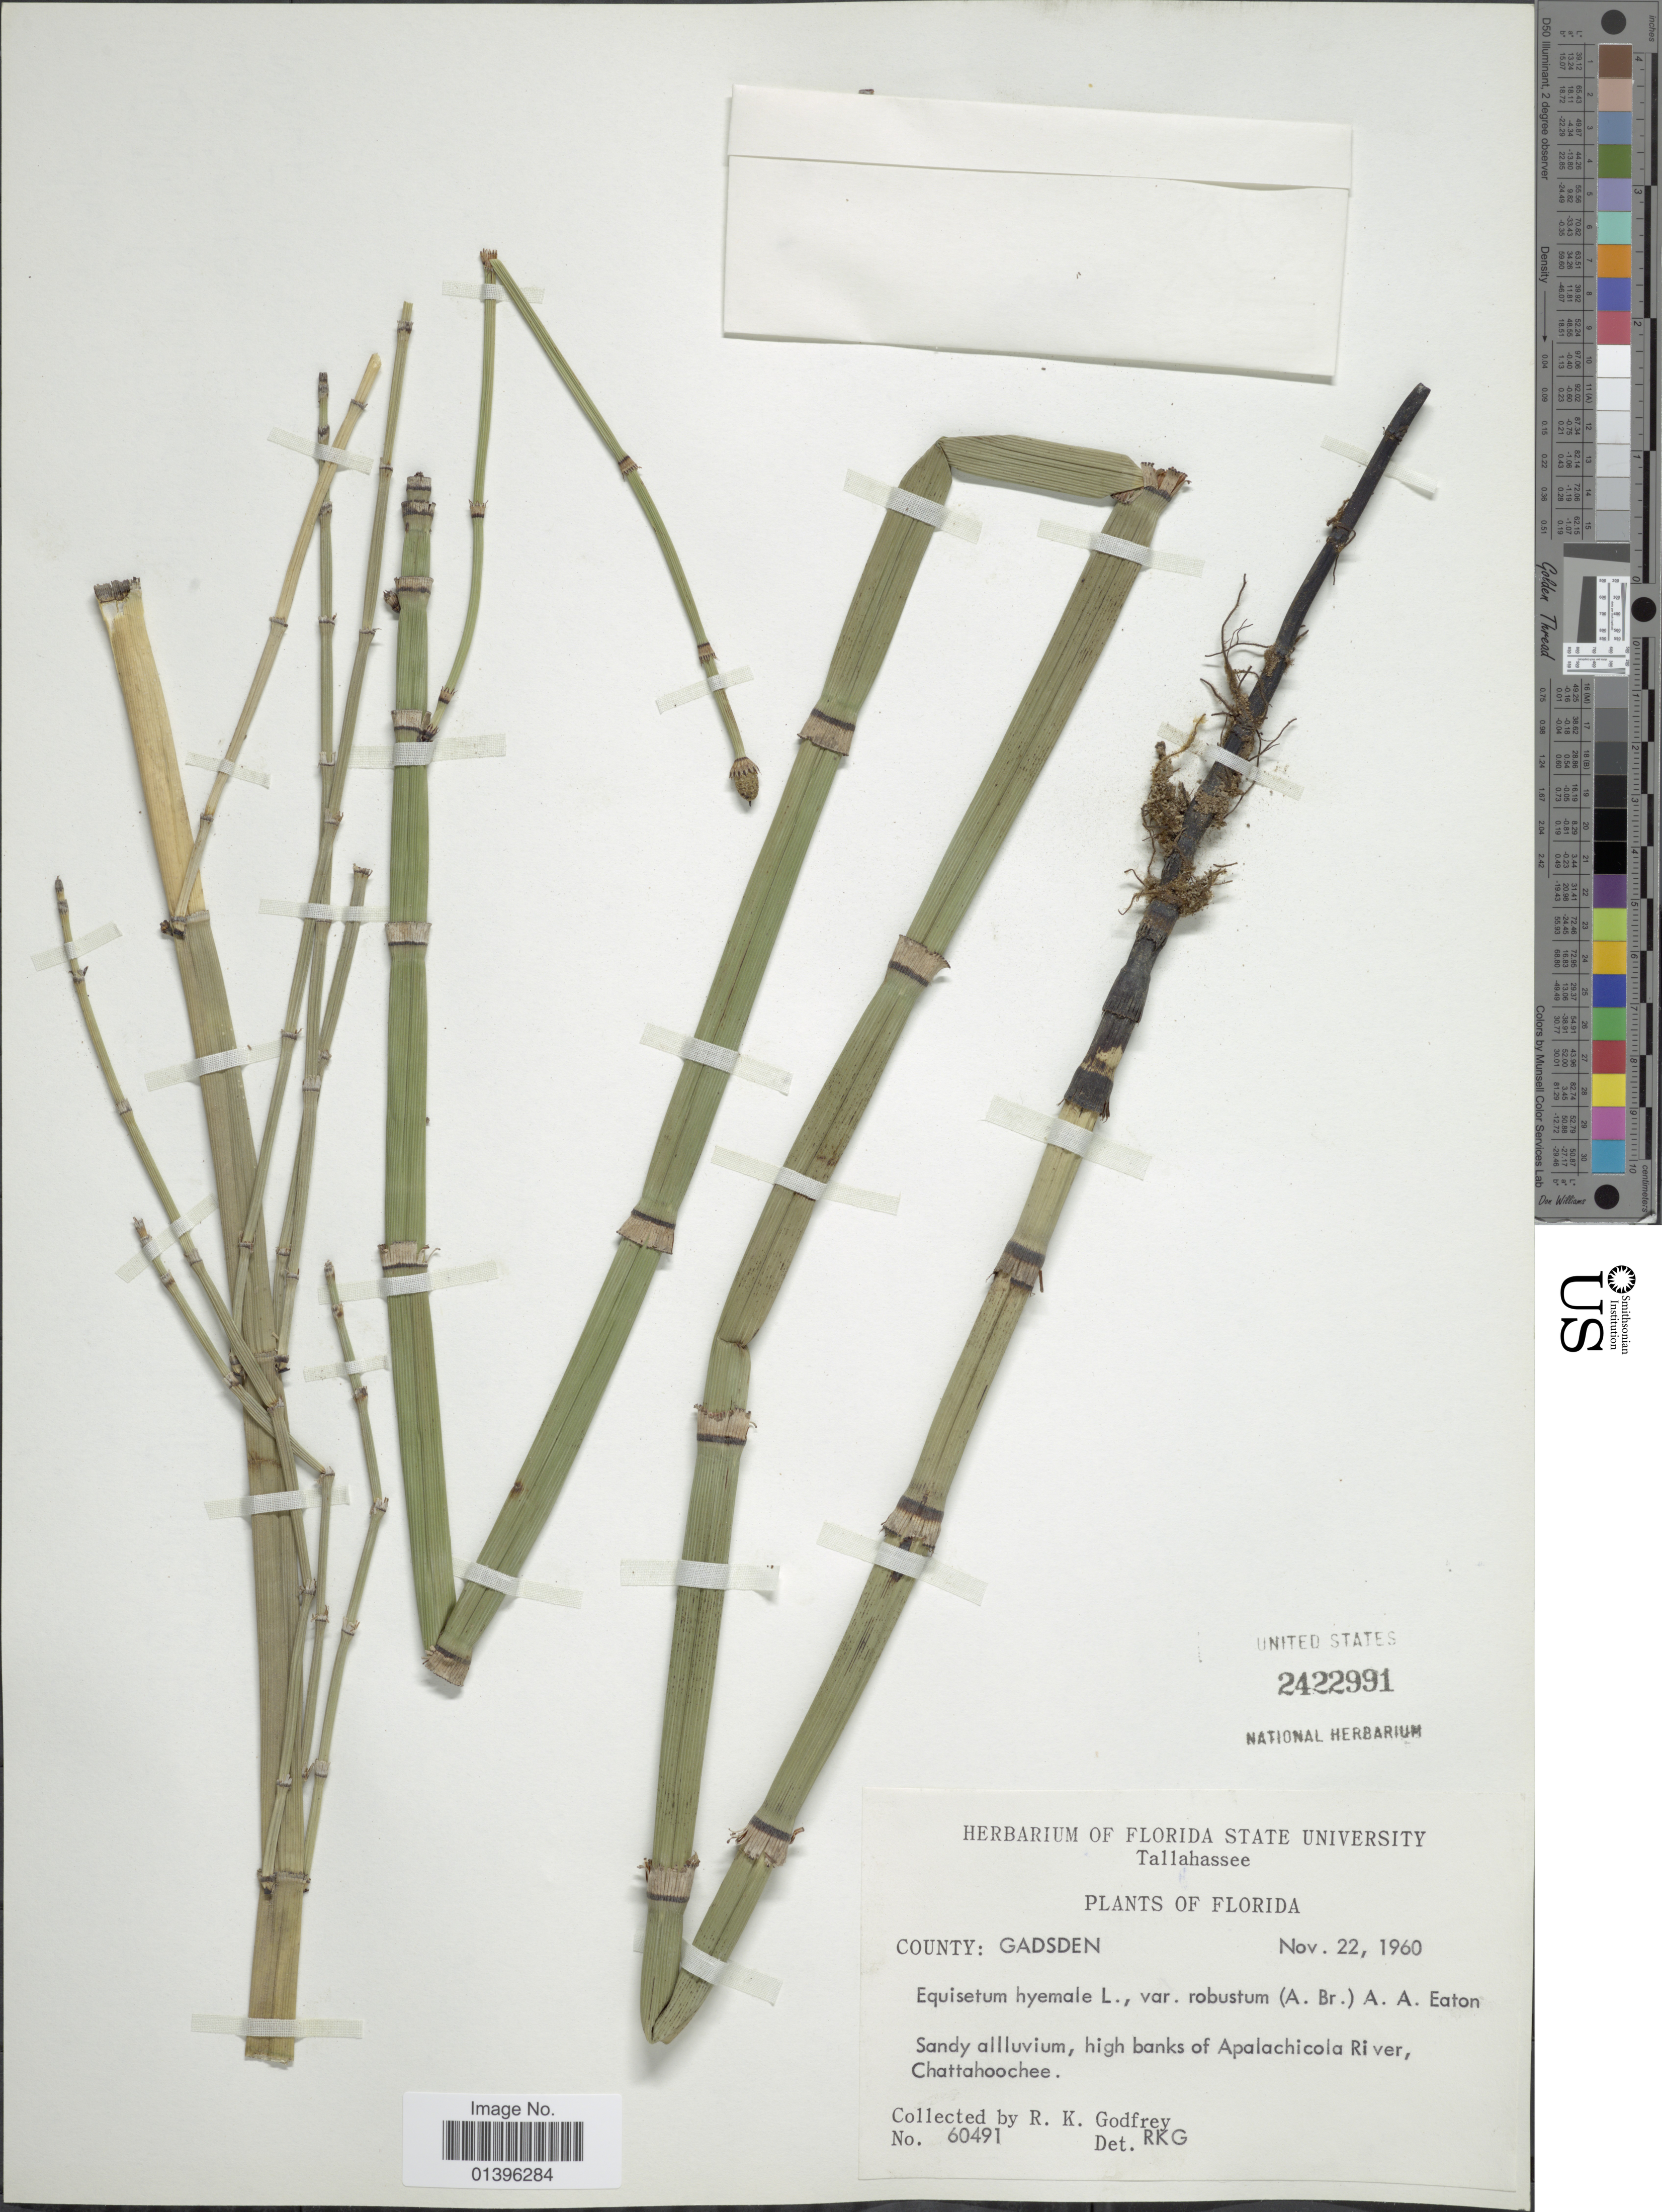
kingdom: Plantae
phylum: Tracheophyta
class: Polypodiopsida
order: Equisetales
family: Equisetaceae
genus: Equisetum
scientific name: Equisetum hyemale var. affine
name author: (Engelm.) A.A. Eaton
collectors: R. K. Godfrey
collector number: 60491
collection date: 1960-11-22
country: United States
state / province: Florida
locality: Tallahassee. County: Gadsden. Sandy alluvium, high banks of Apalachicola River, Chattahoochee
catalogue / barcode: US 2422991